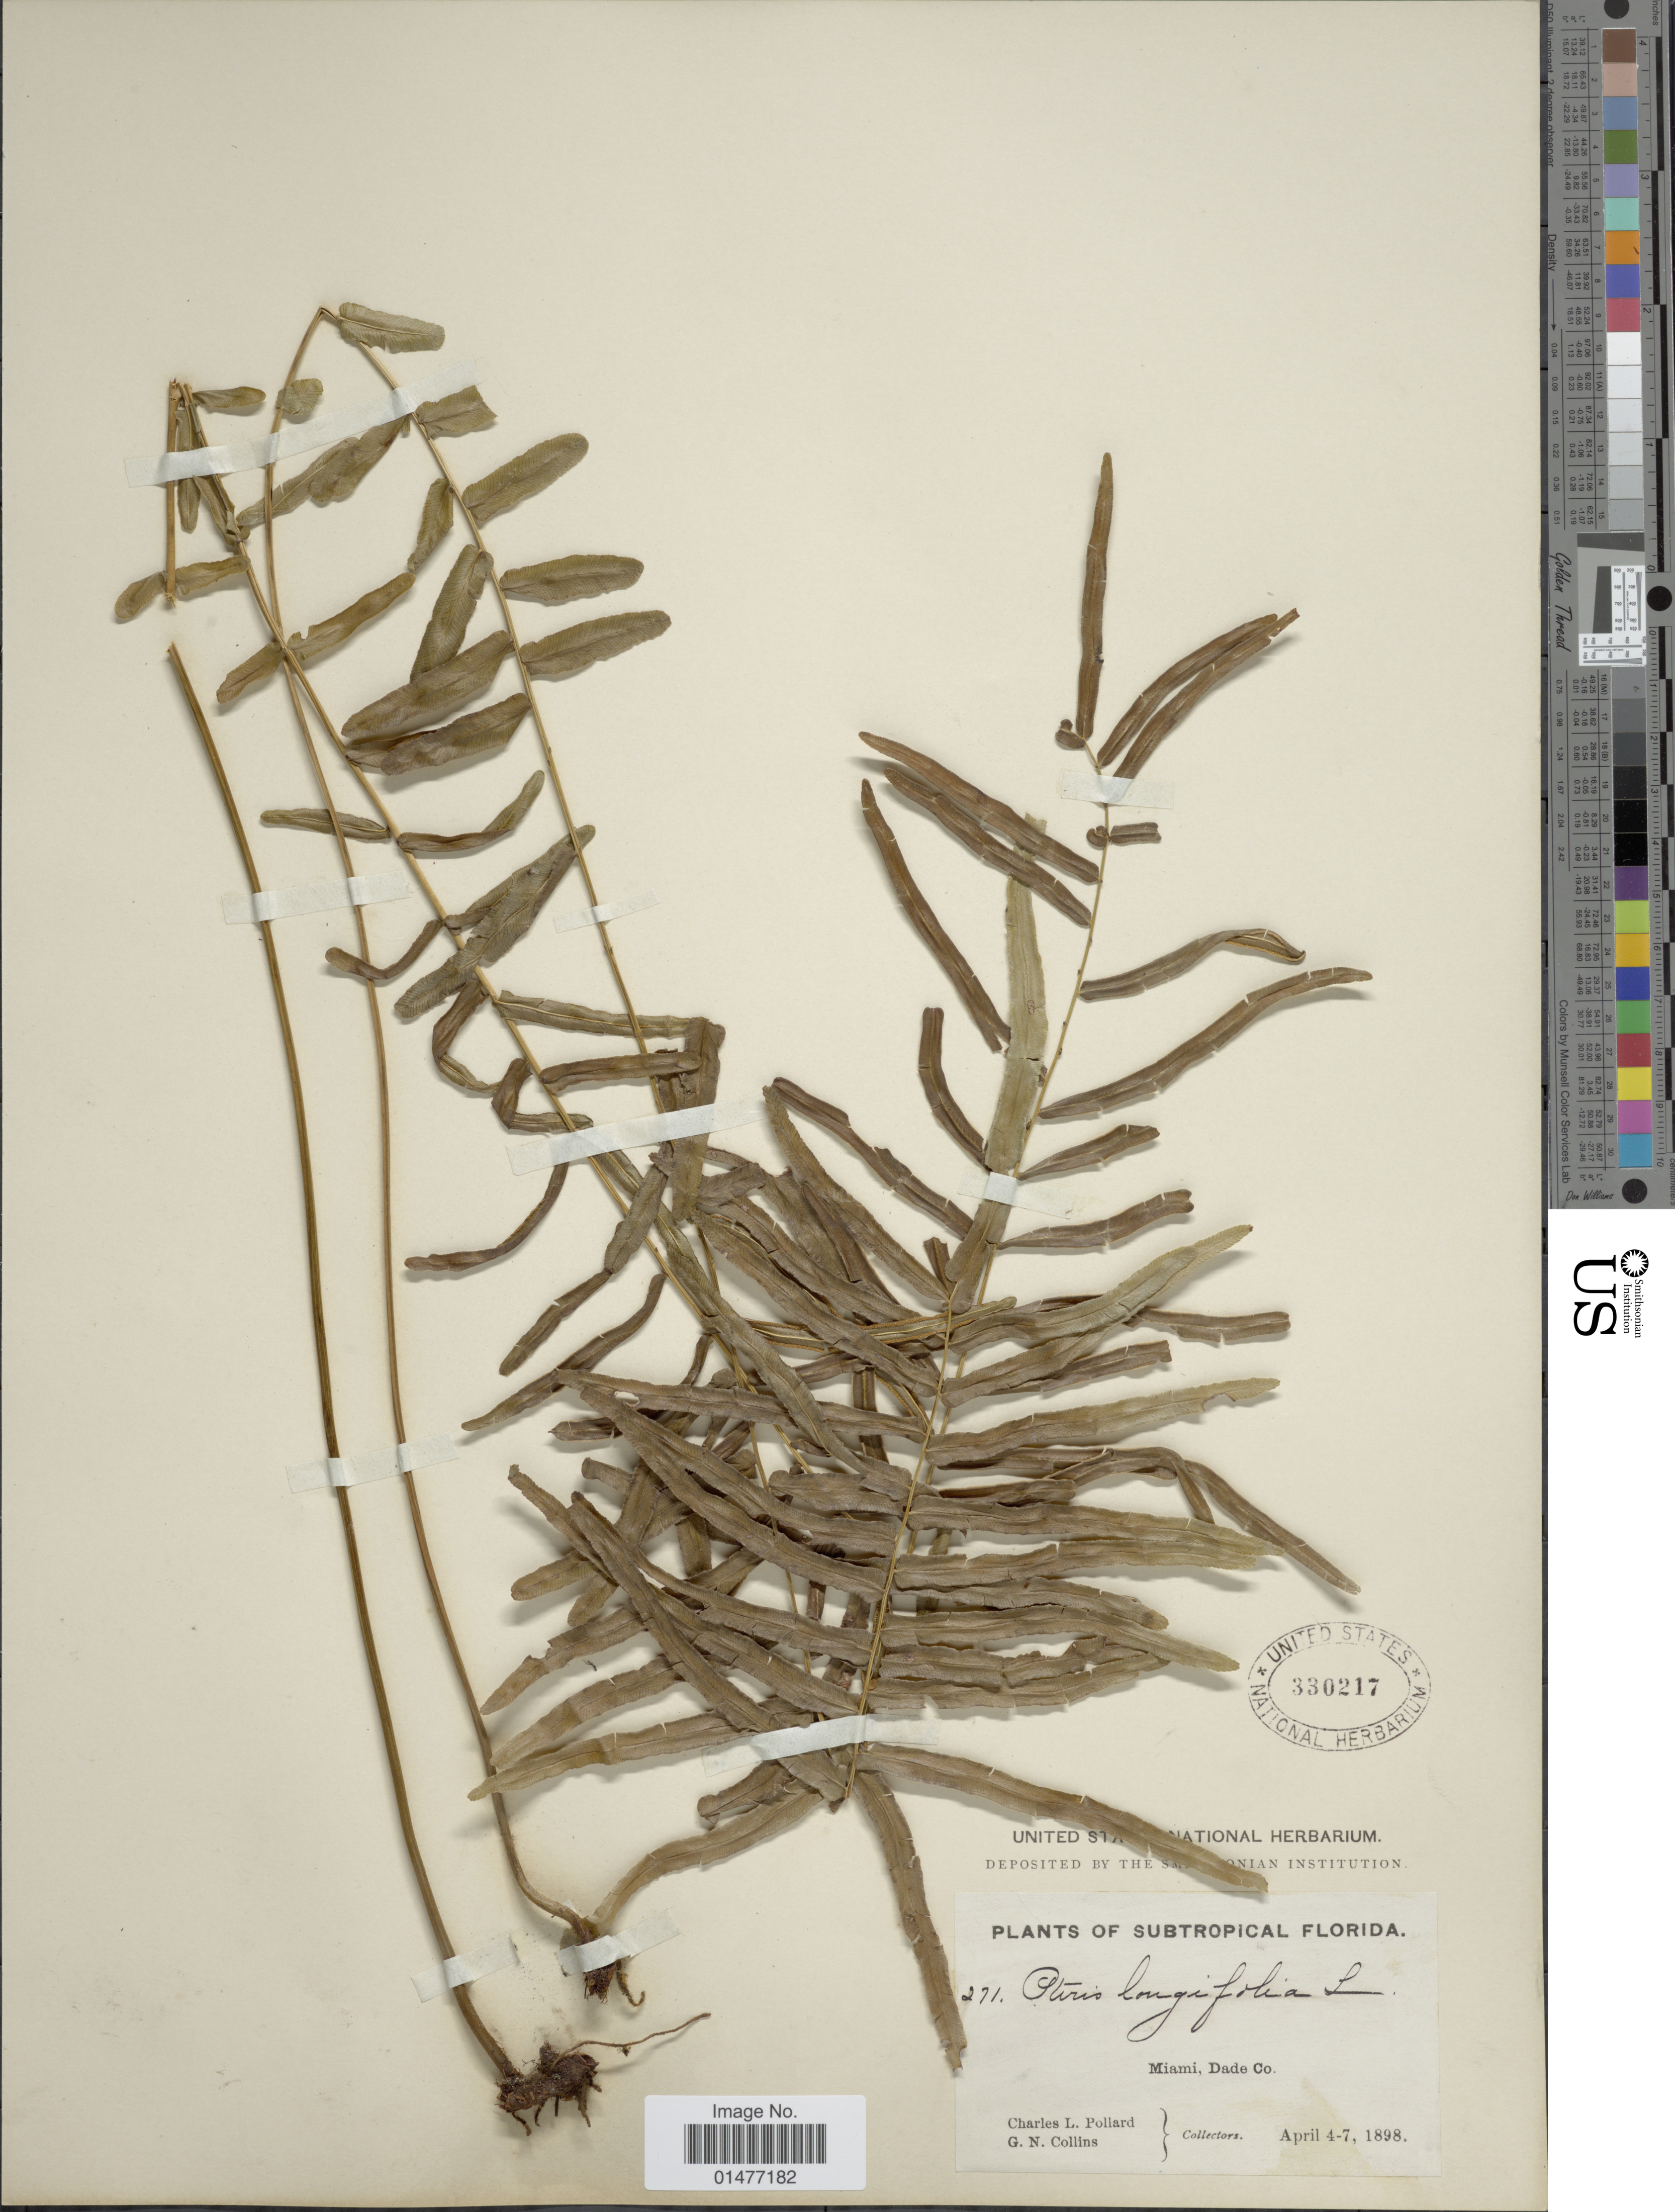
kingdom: Plantae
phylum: Tracheophyta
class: Polypodiopsida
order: Polypodiales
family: Pteridaceae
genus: Pteris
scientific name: Pteris bahamenis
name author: (J. Agardh) Fée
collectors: C. L. Pollard & G. Collins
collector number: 271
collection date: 1898-04-04/1898-04-07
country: United States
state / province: Florida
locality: Subtropical Florida, Miami, Dade Co.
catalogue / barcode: US 330217